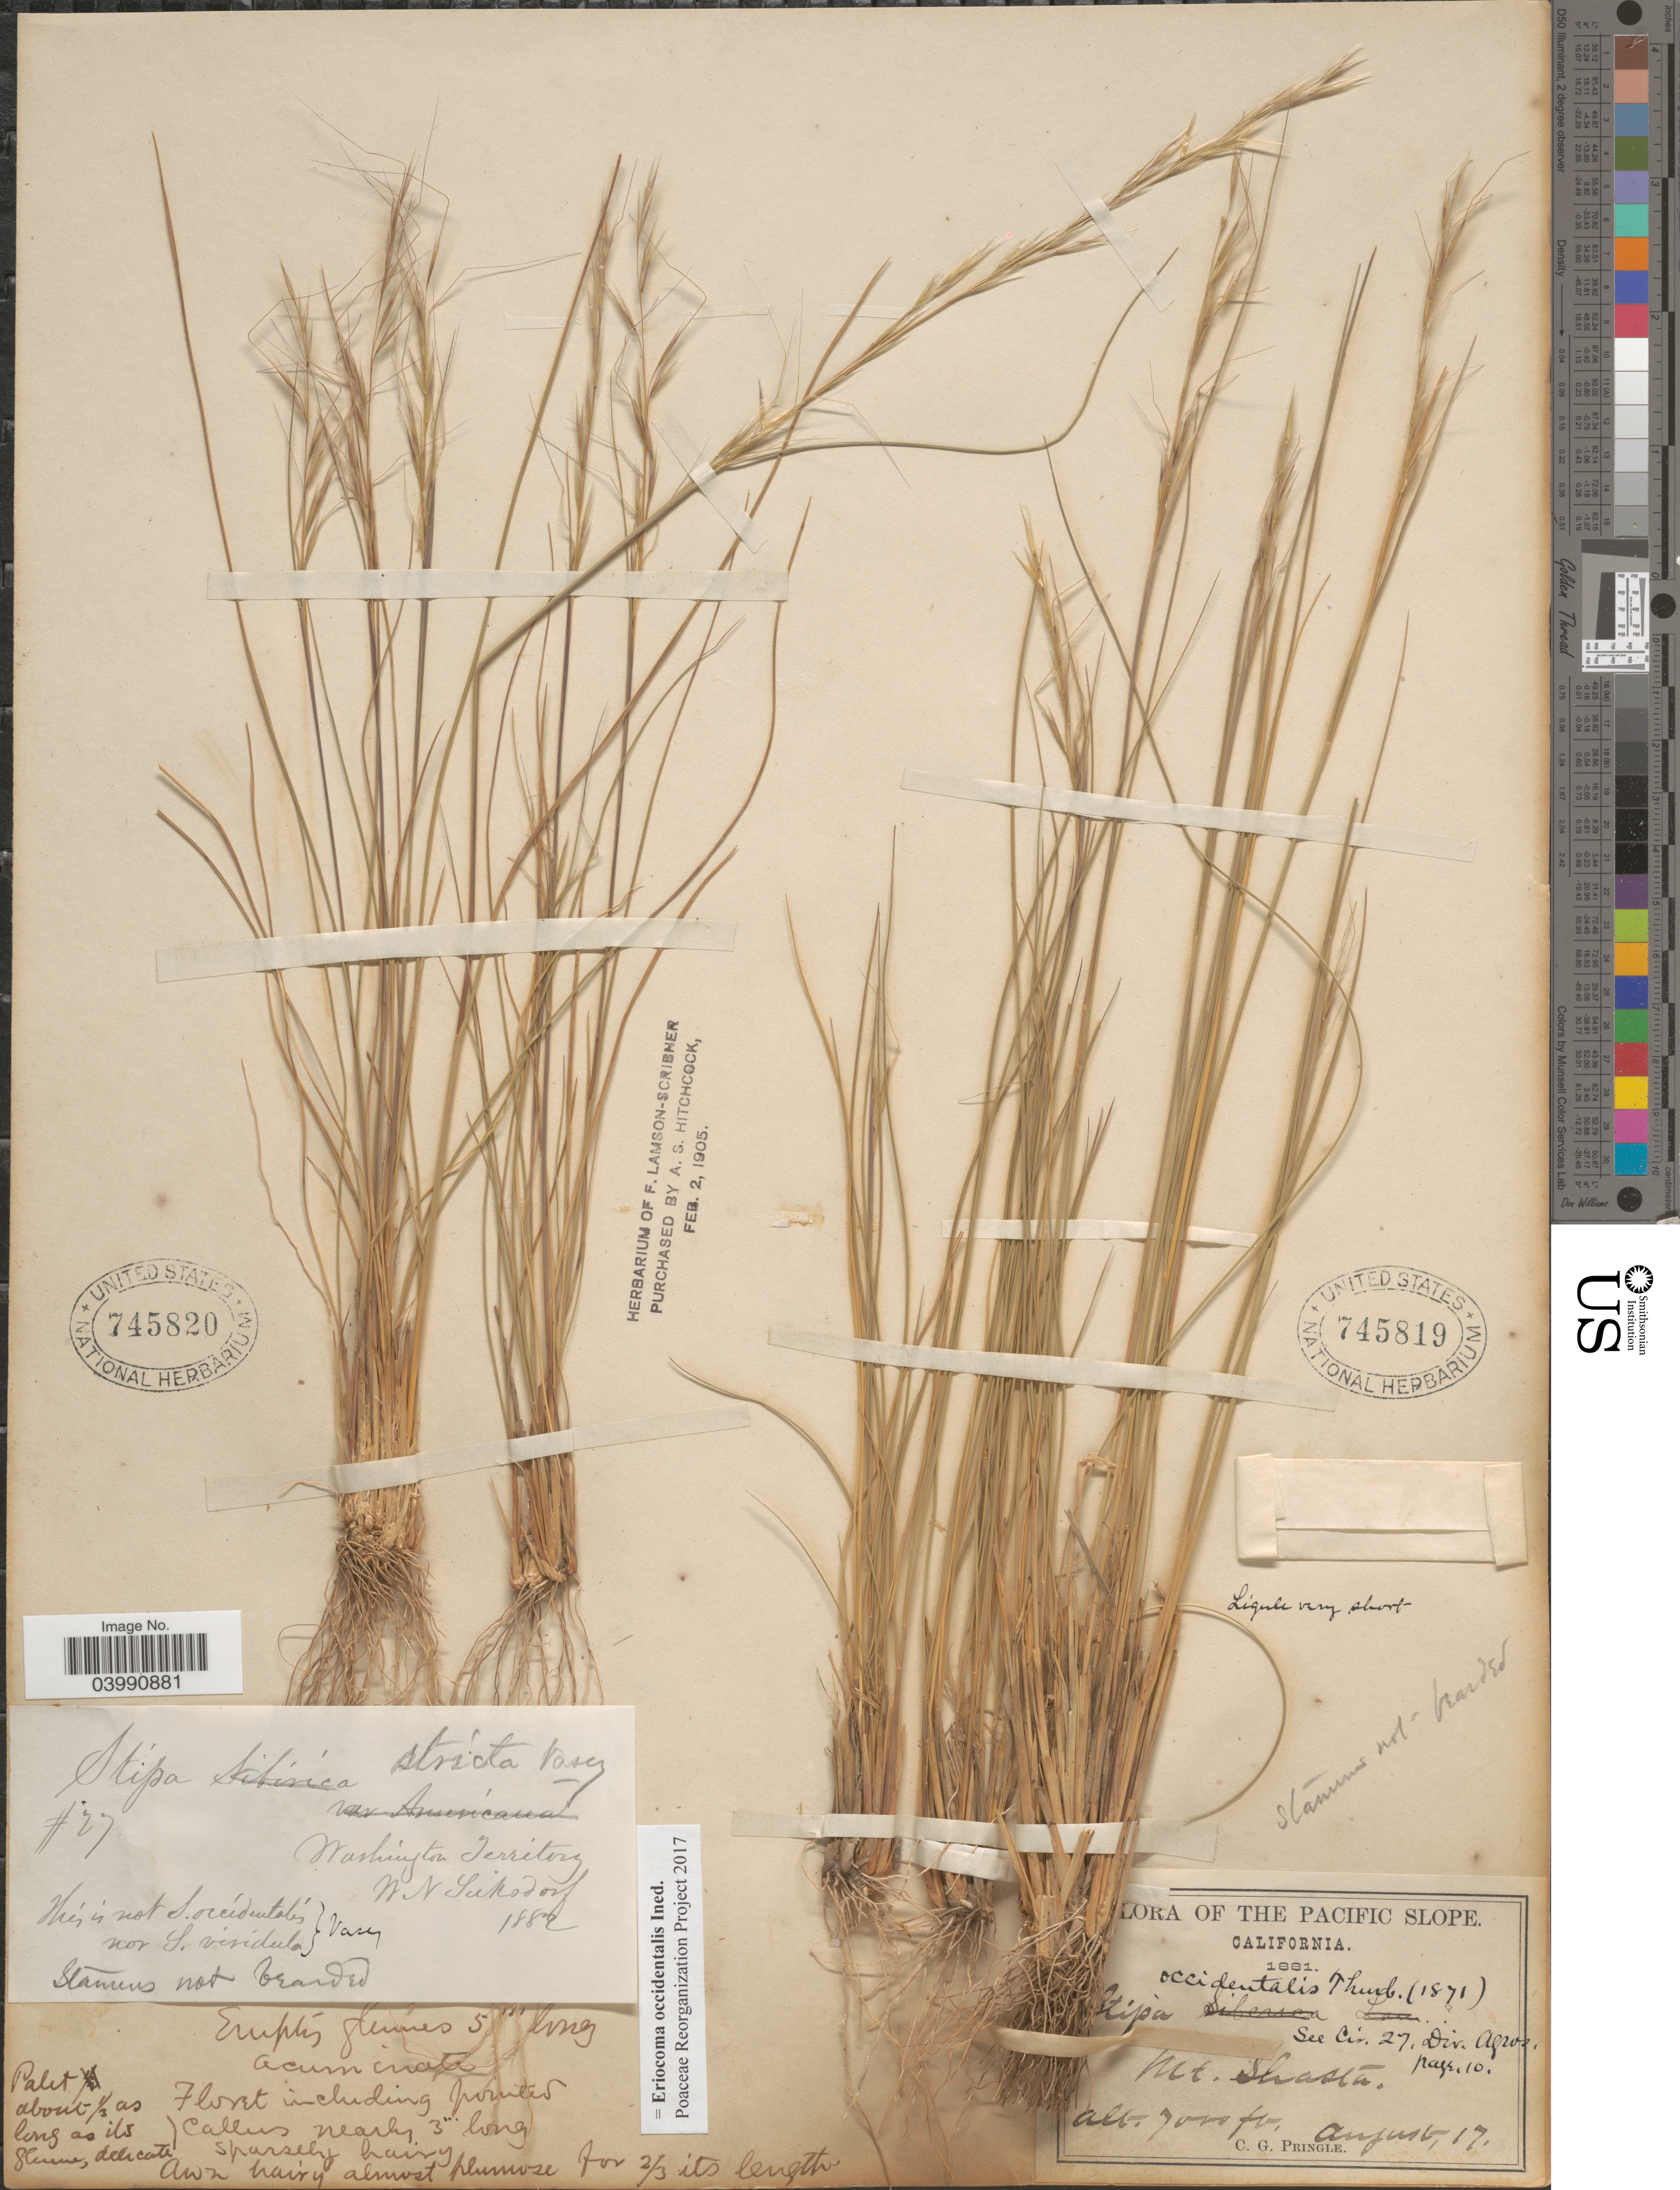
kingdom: Plantae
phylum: Tracheophyta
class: Liliopsida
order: Poales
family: Poaceae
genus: Eriocoma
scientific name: Eriocoma occidentalis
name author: (Thurb. ex S. Watson) Romasch.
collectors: W. N. Suksdorf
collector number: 27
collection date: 1882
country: United States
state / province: Washington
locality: Washington Territory.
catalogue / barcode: US 745820-2